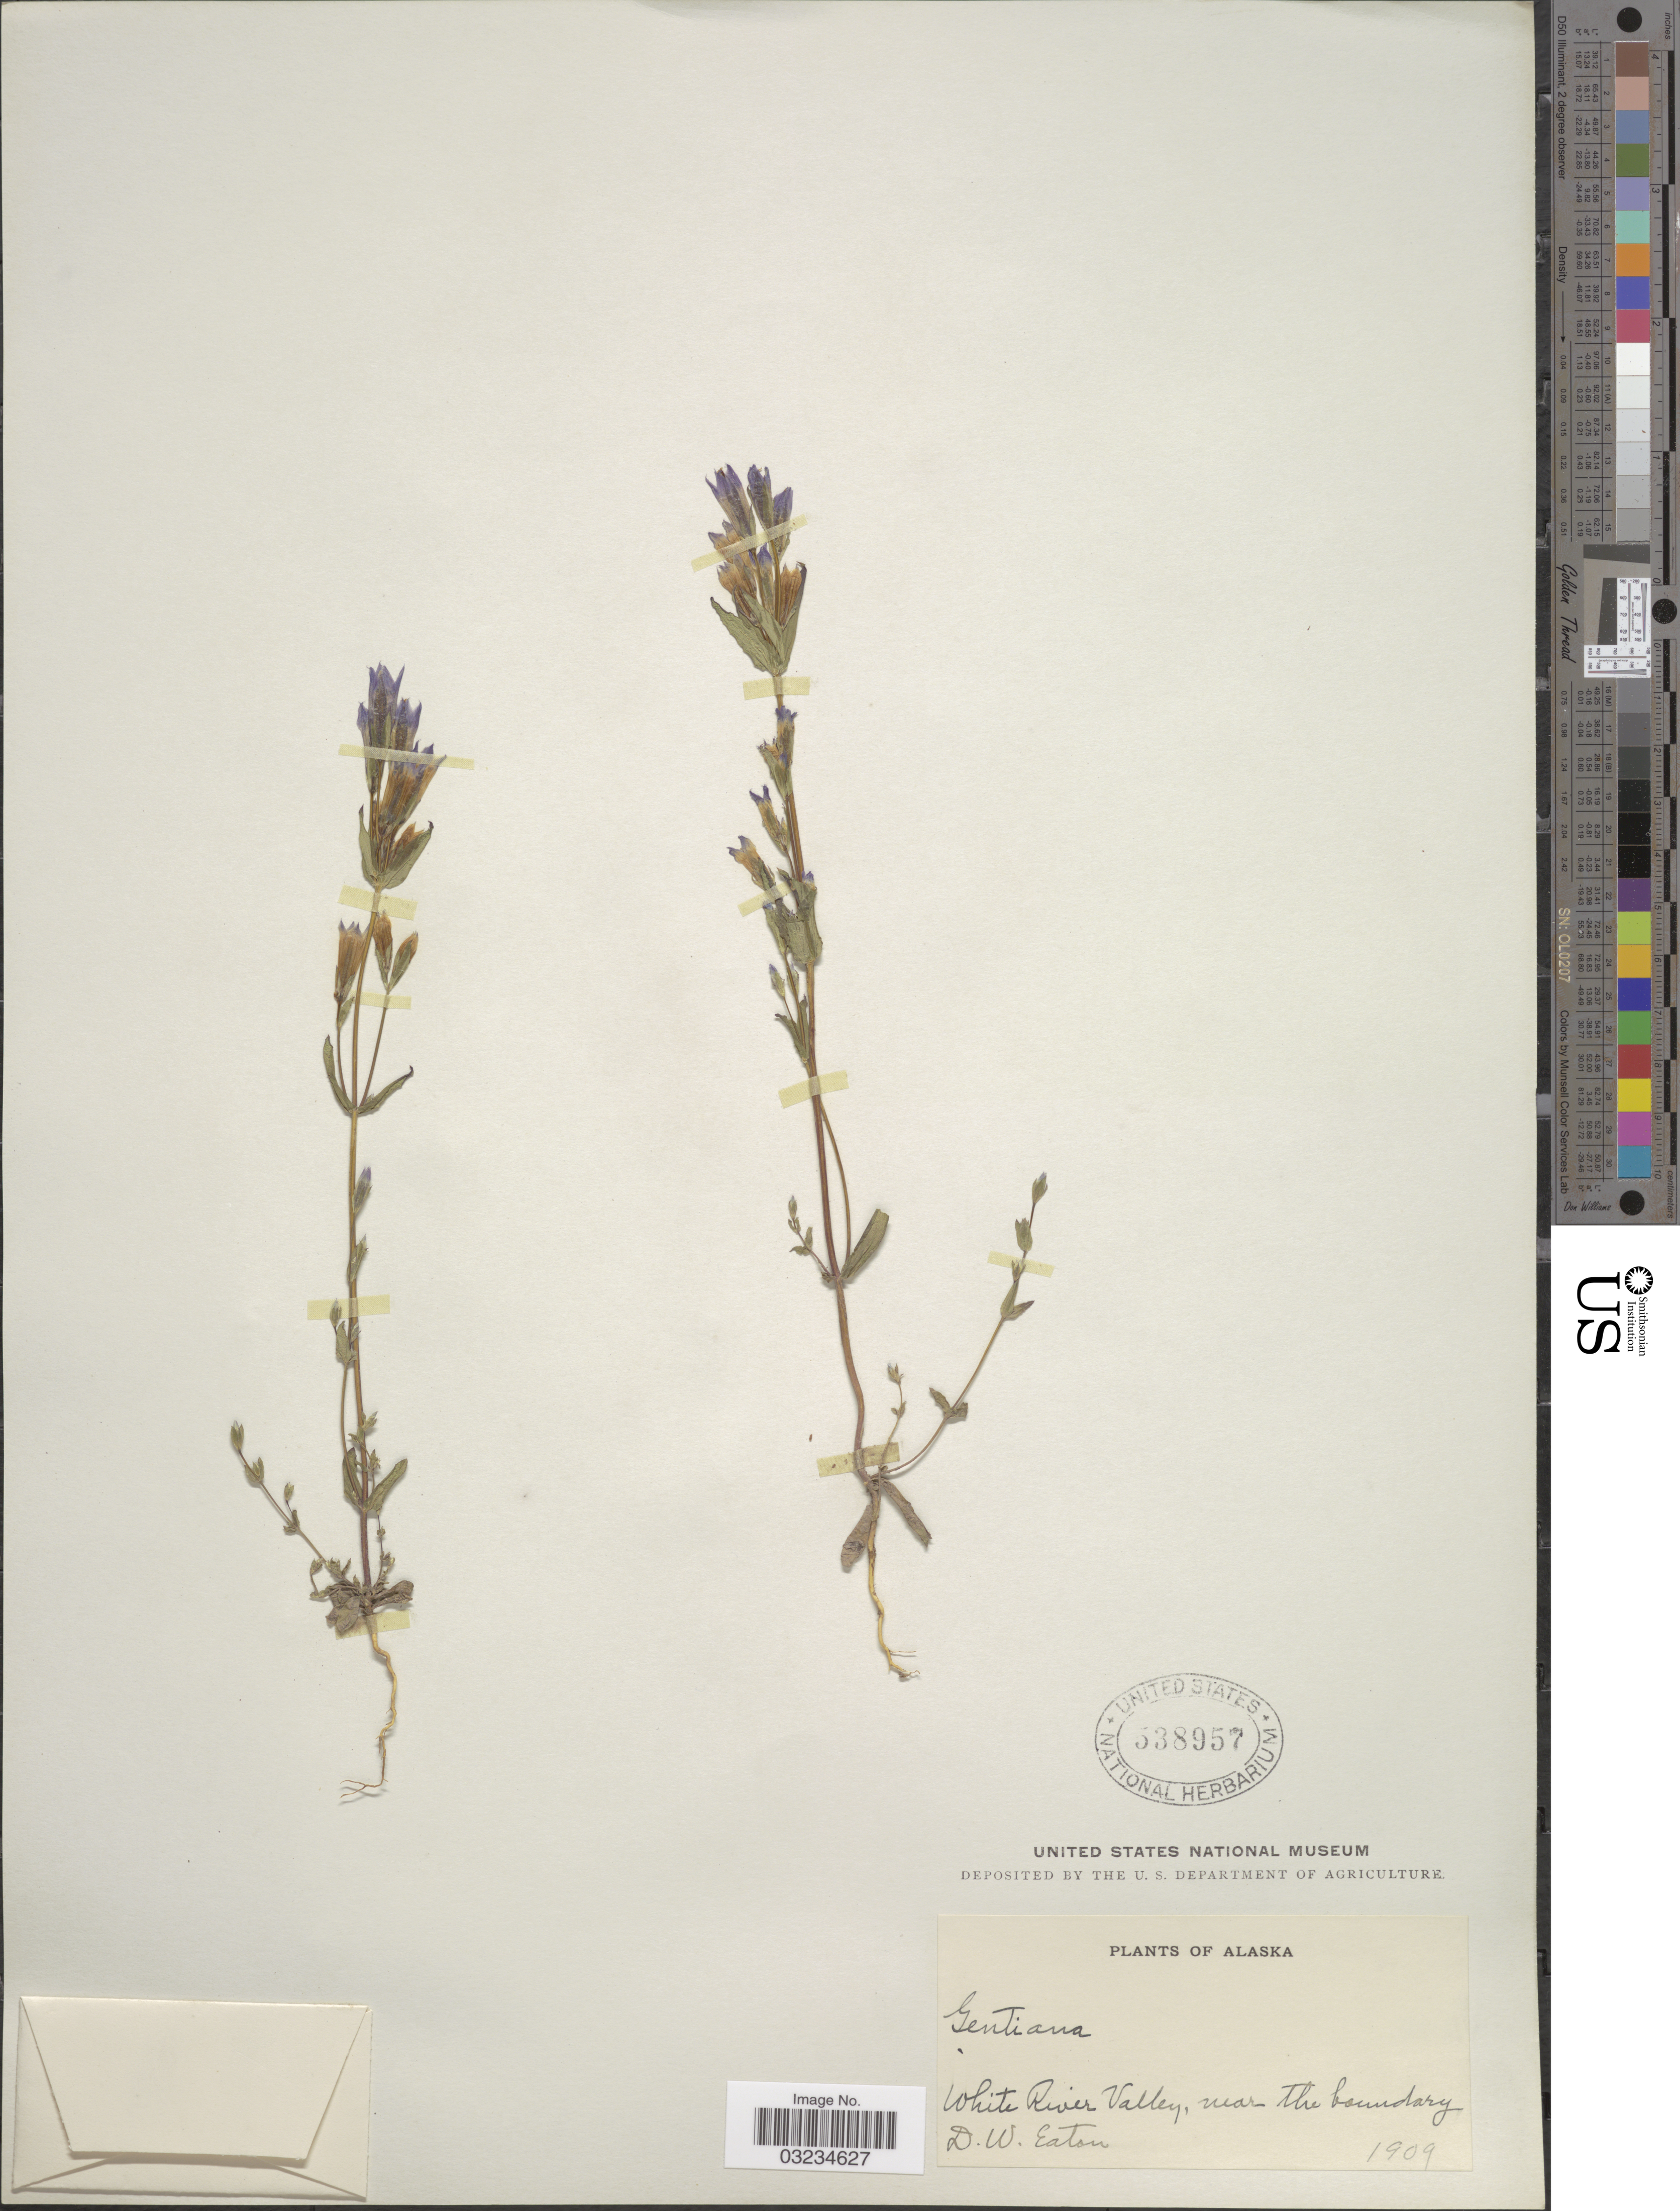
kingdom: Plantae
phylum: Tracheophyta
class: Magnoliopsida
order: Gentianales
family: Gentianaceae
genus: Gentiana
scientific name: Gentiana propinqua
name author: Richards.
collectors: D. Eaton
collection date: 1909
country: United States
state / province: Alaska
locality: White River Valley, near the boundary.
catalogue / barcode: US 538957